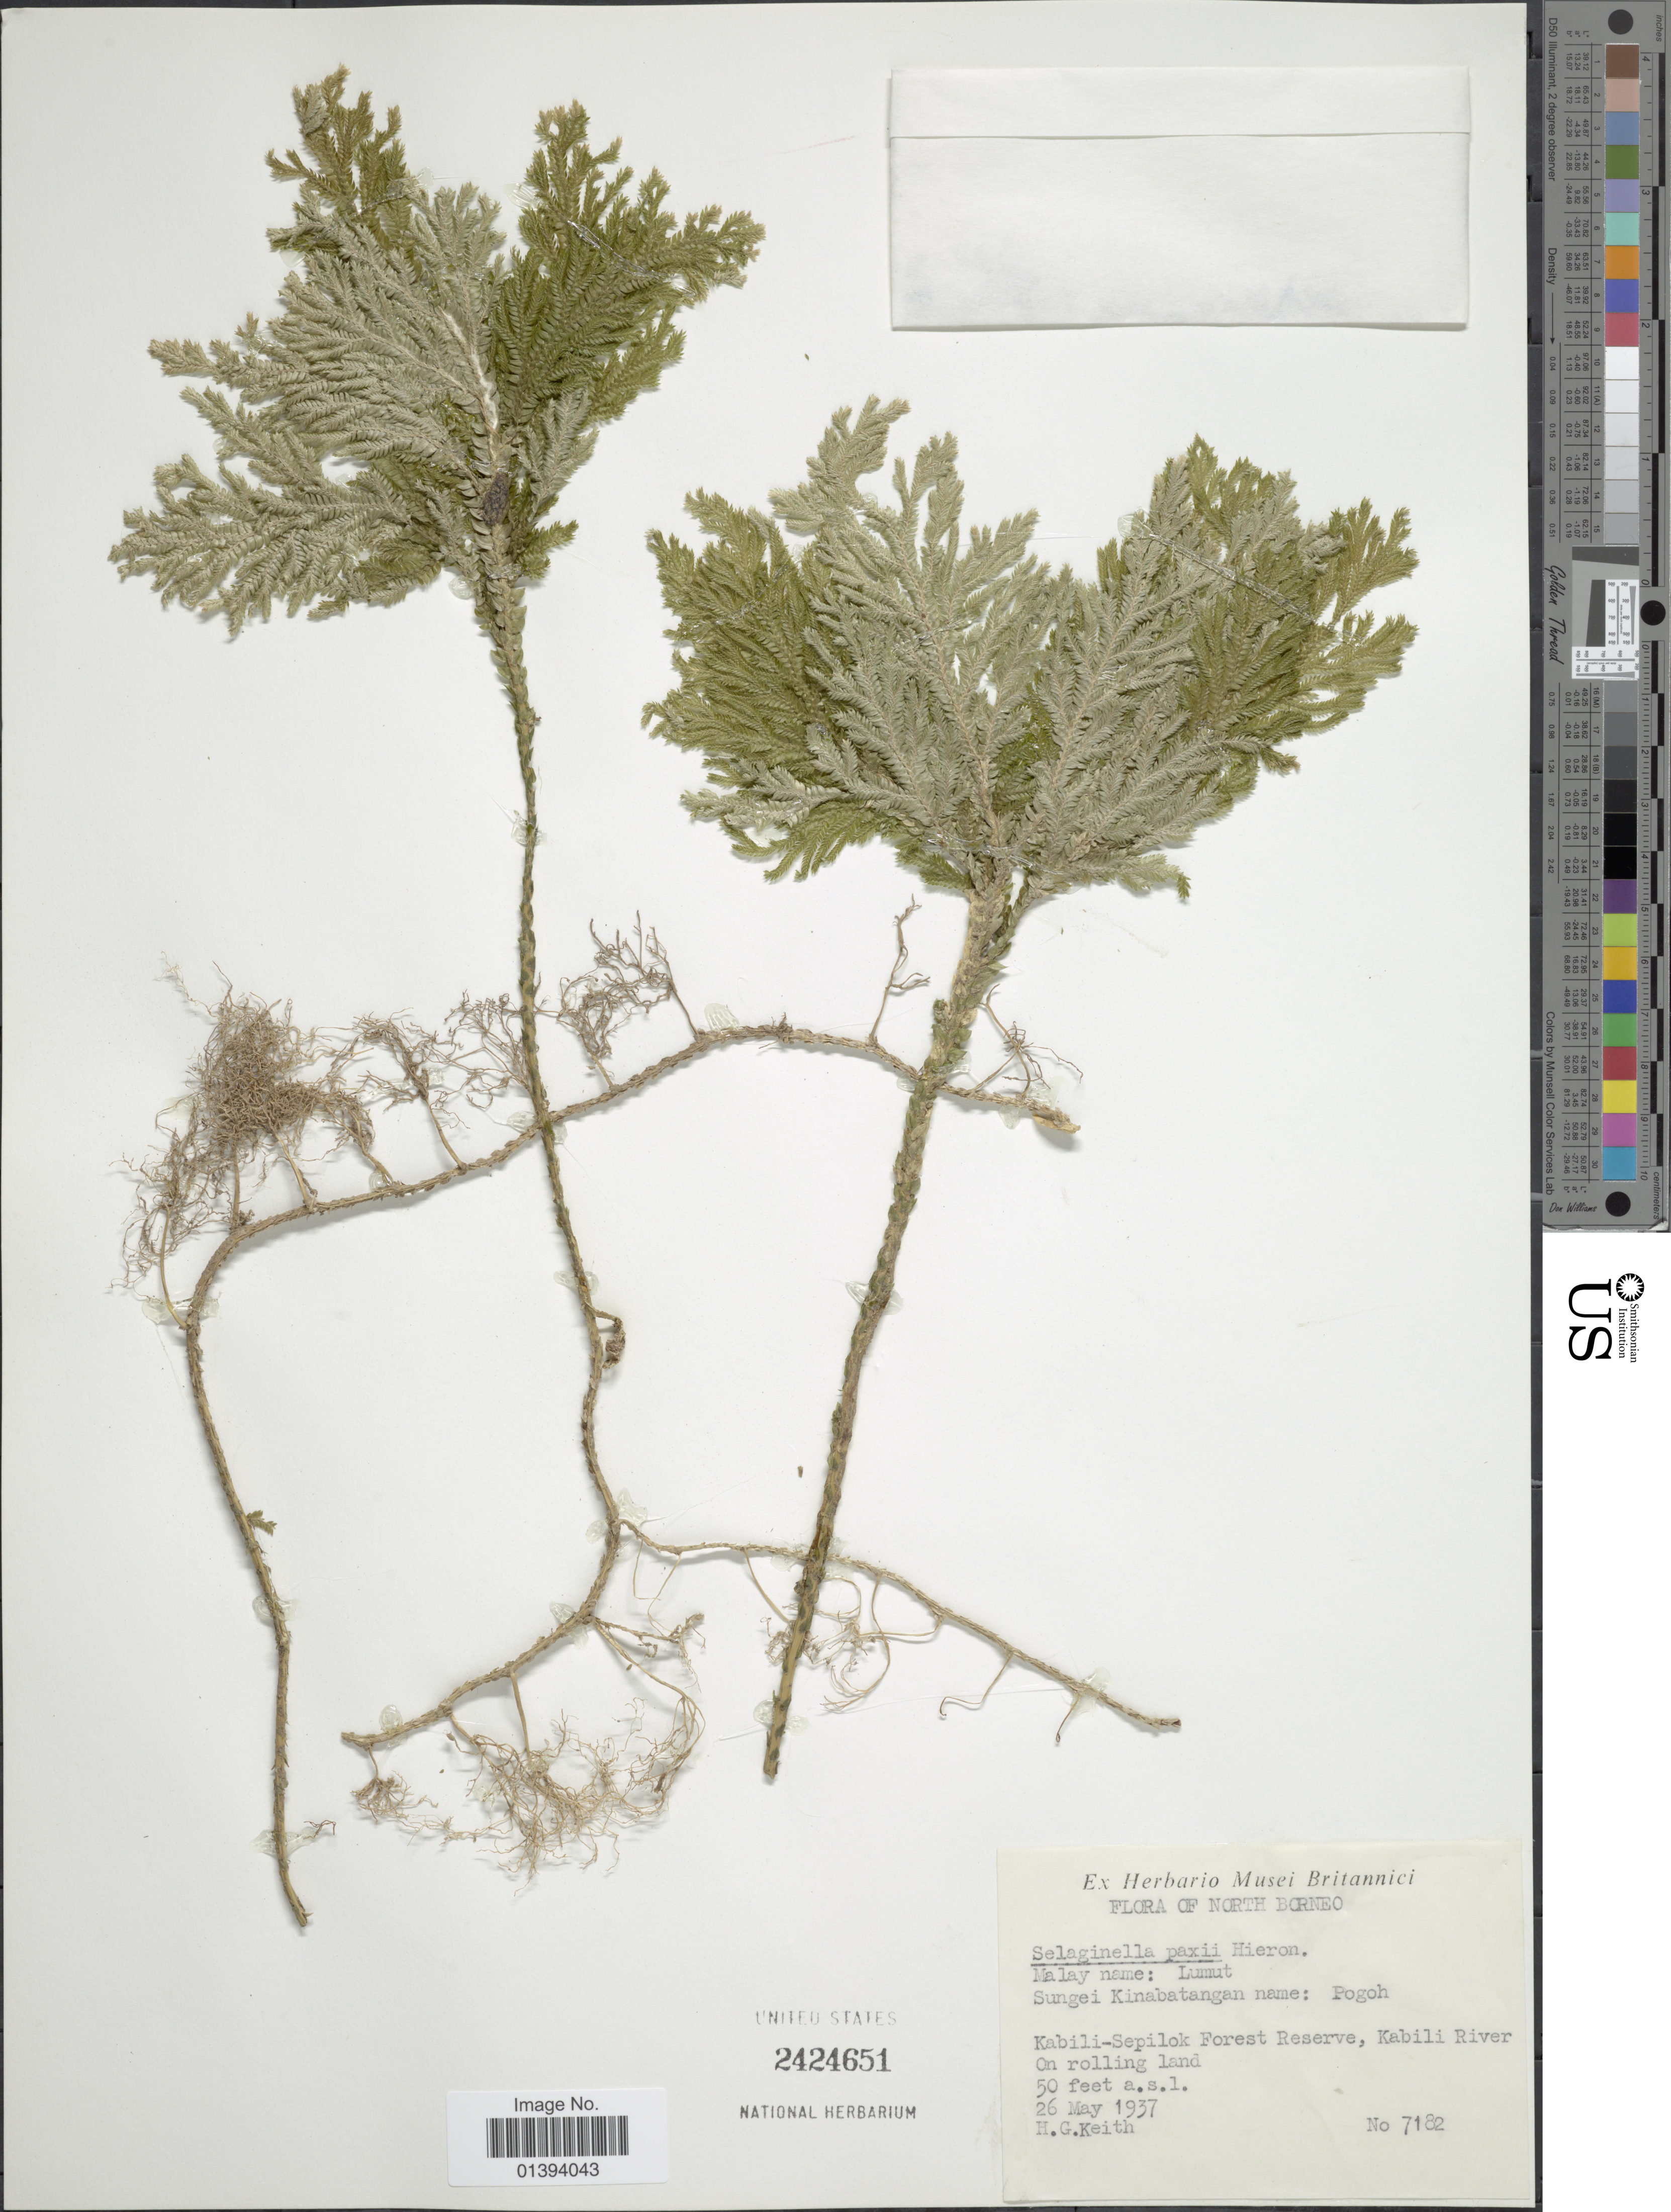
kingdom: Plantae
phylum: Tracheophyta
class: Lycopodiopsida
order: Selaginellales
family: Selaginellaceae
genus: Selaginella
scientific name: Selaginella paxii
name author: Hieron.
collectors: H. Keith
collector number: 7182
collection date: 1937-05-26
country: Malaysia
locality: North Borneo, Kabili-Sepilok Forest Reserve, Kabili River on rolling land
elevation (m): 15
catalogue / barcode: US 2424651